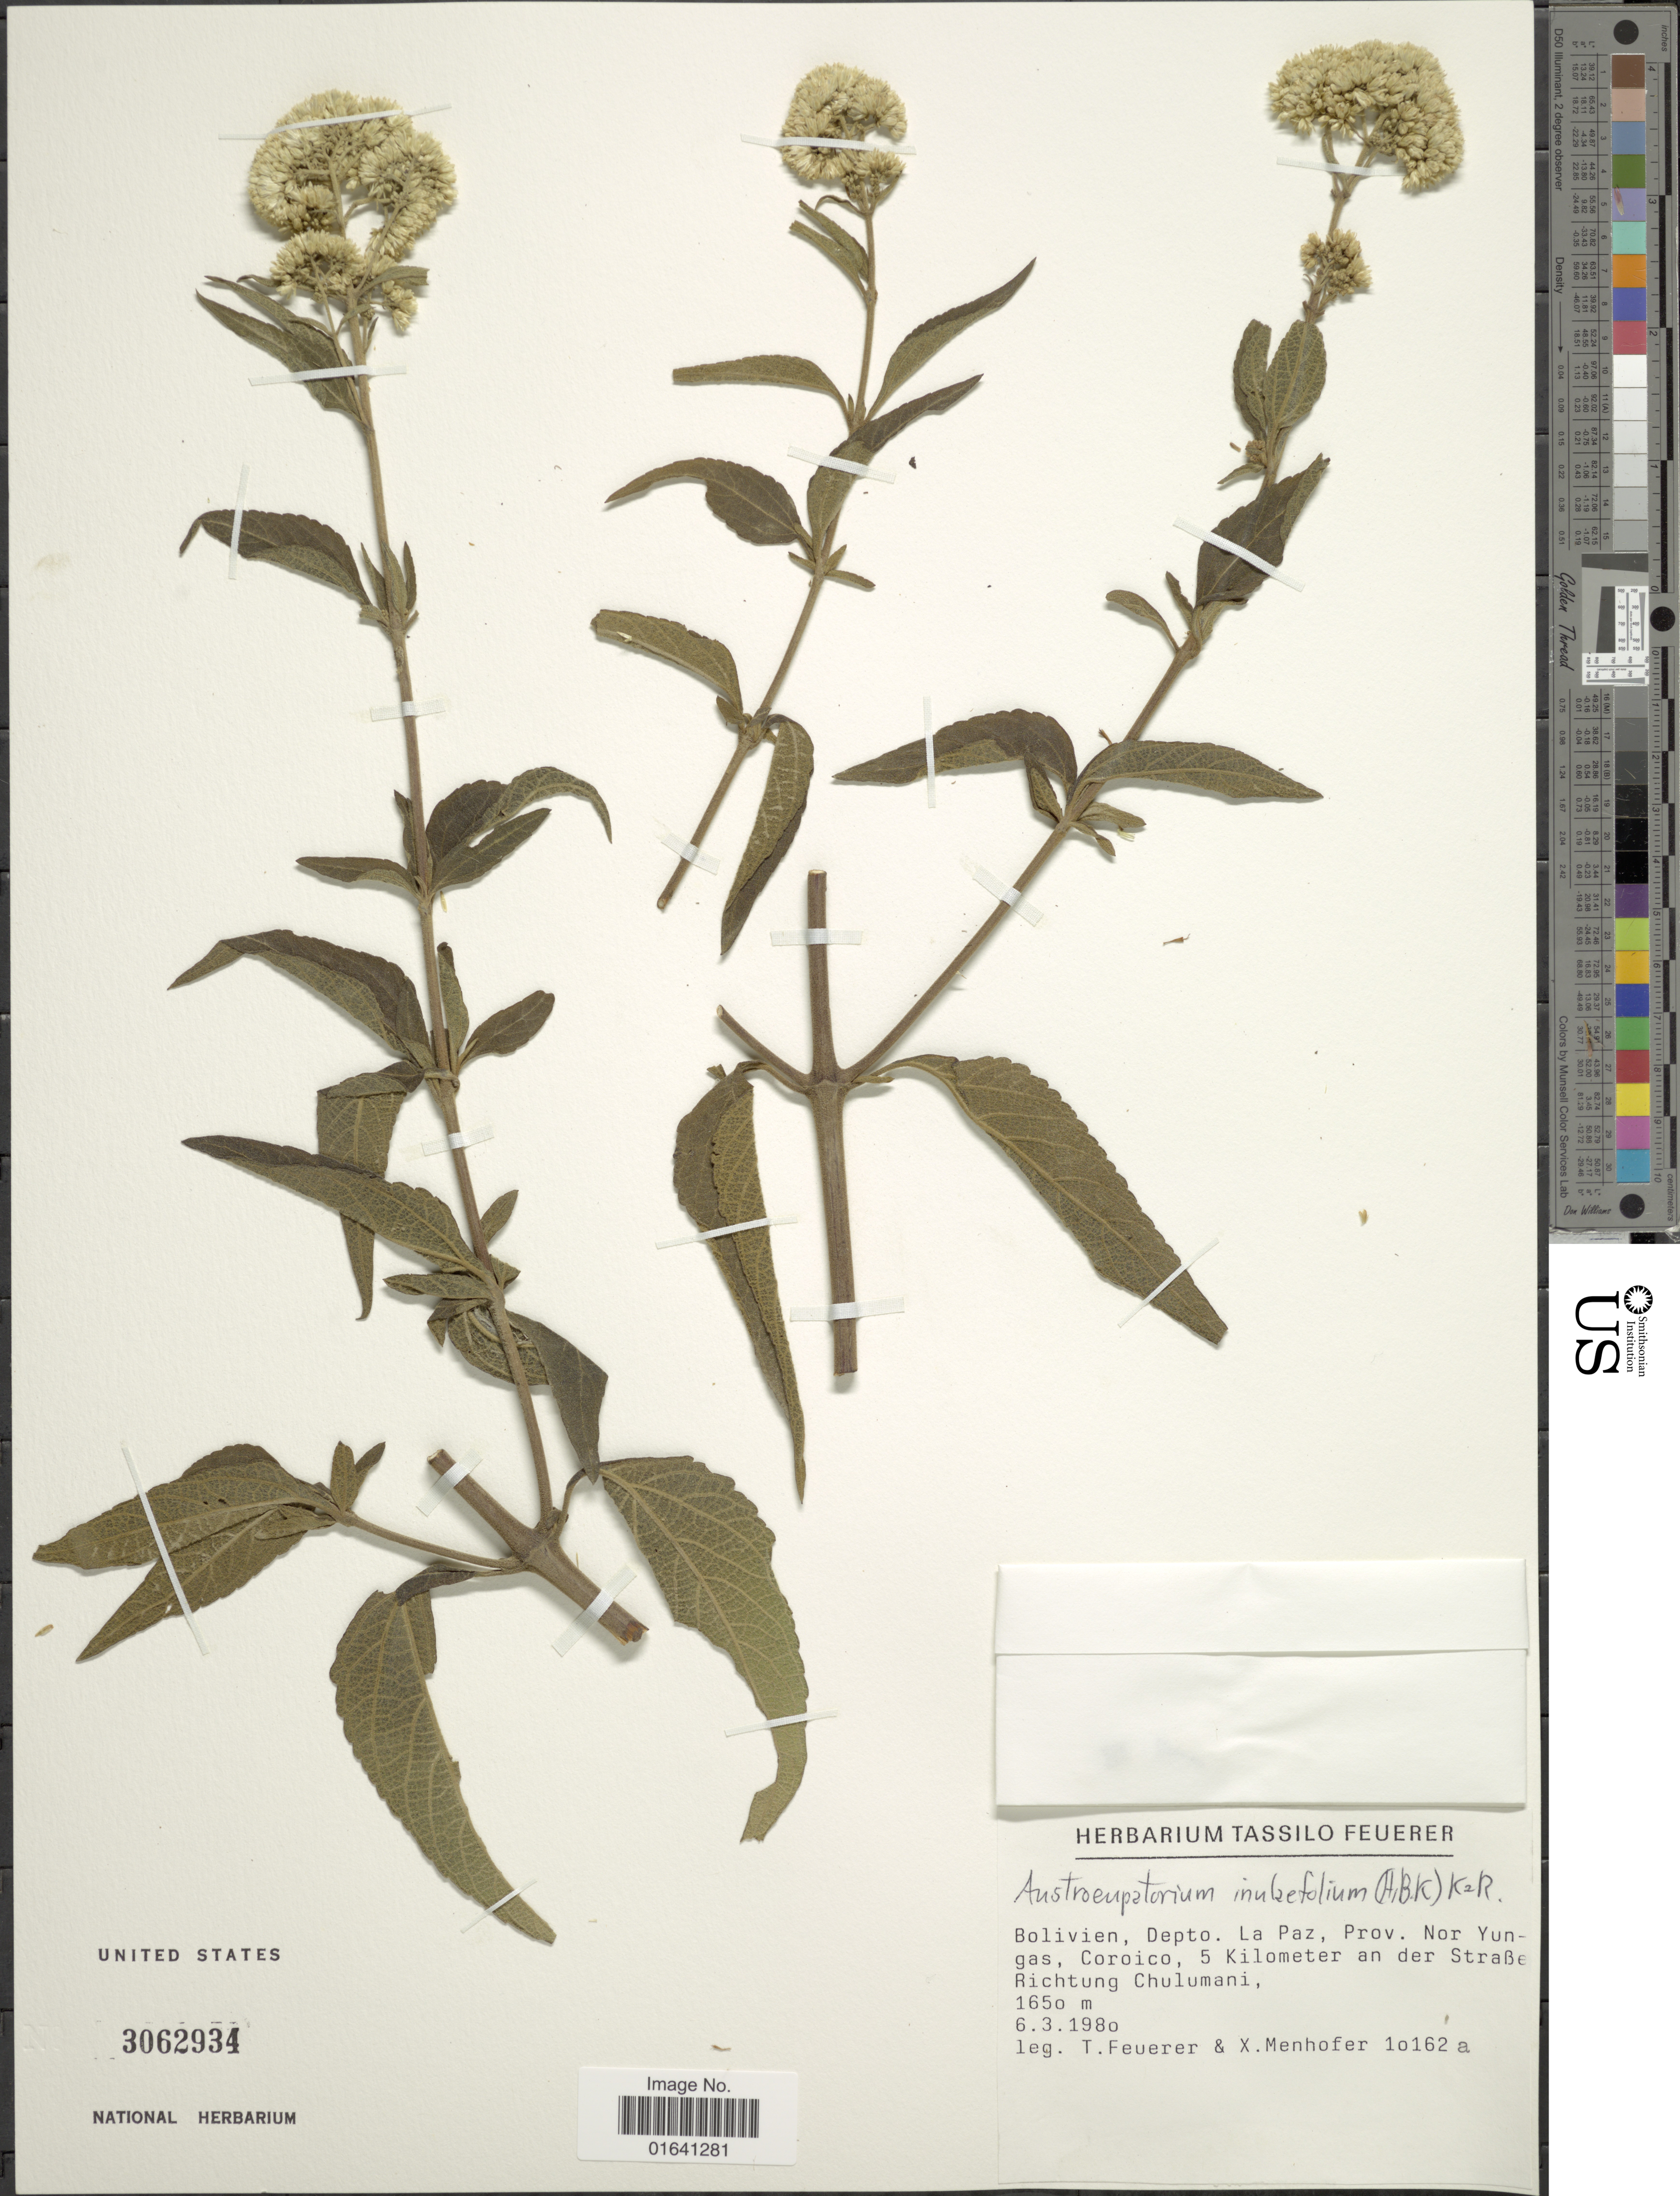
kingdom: Plantae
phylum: Tracheophyta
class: Magnoliopsida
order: Asterales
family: Asteraceae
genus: Austroeupatorium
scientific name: Austroeupatorium inulaefolium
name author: (Kunth) R.M. King & H. Rob.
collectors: T. Feuerer & X. Menhofer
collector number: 10162a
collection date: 1980-03-06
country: Bolivia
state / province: La Paz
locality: Depto. La Paz, Prov. Nor Yungas, Coroico, 5 Kilometer and der Straße Richtung Chulumani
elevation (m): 1650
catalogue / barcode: US 3062934